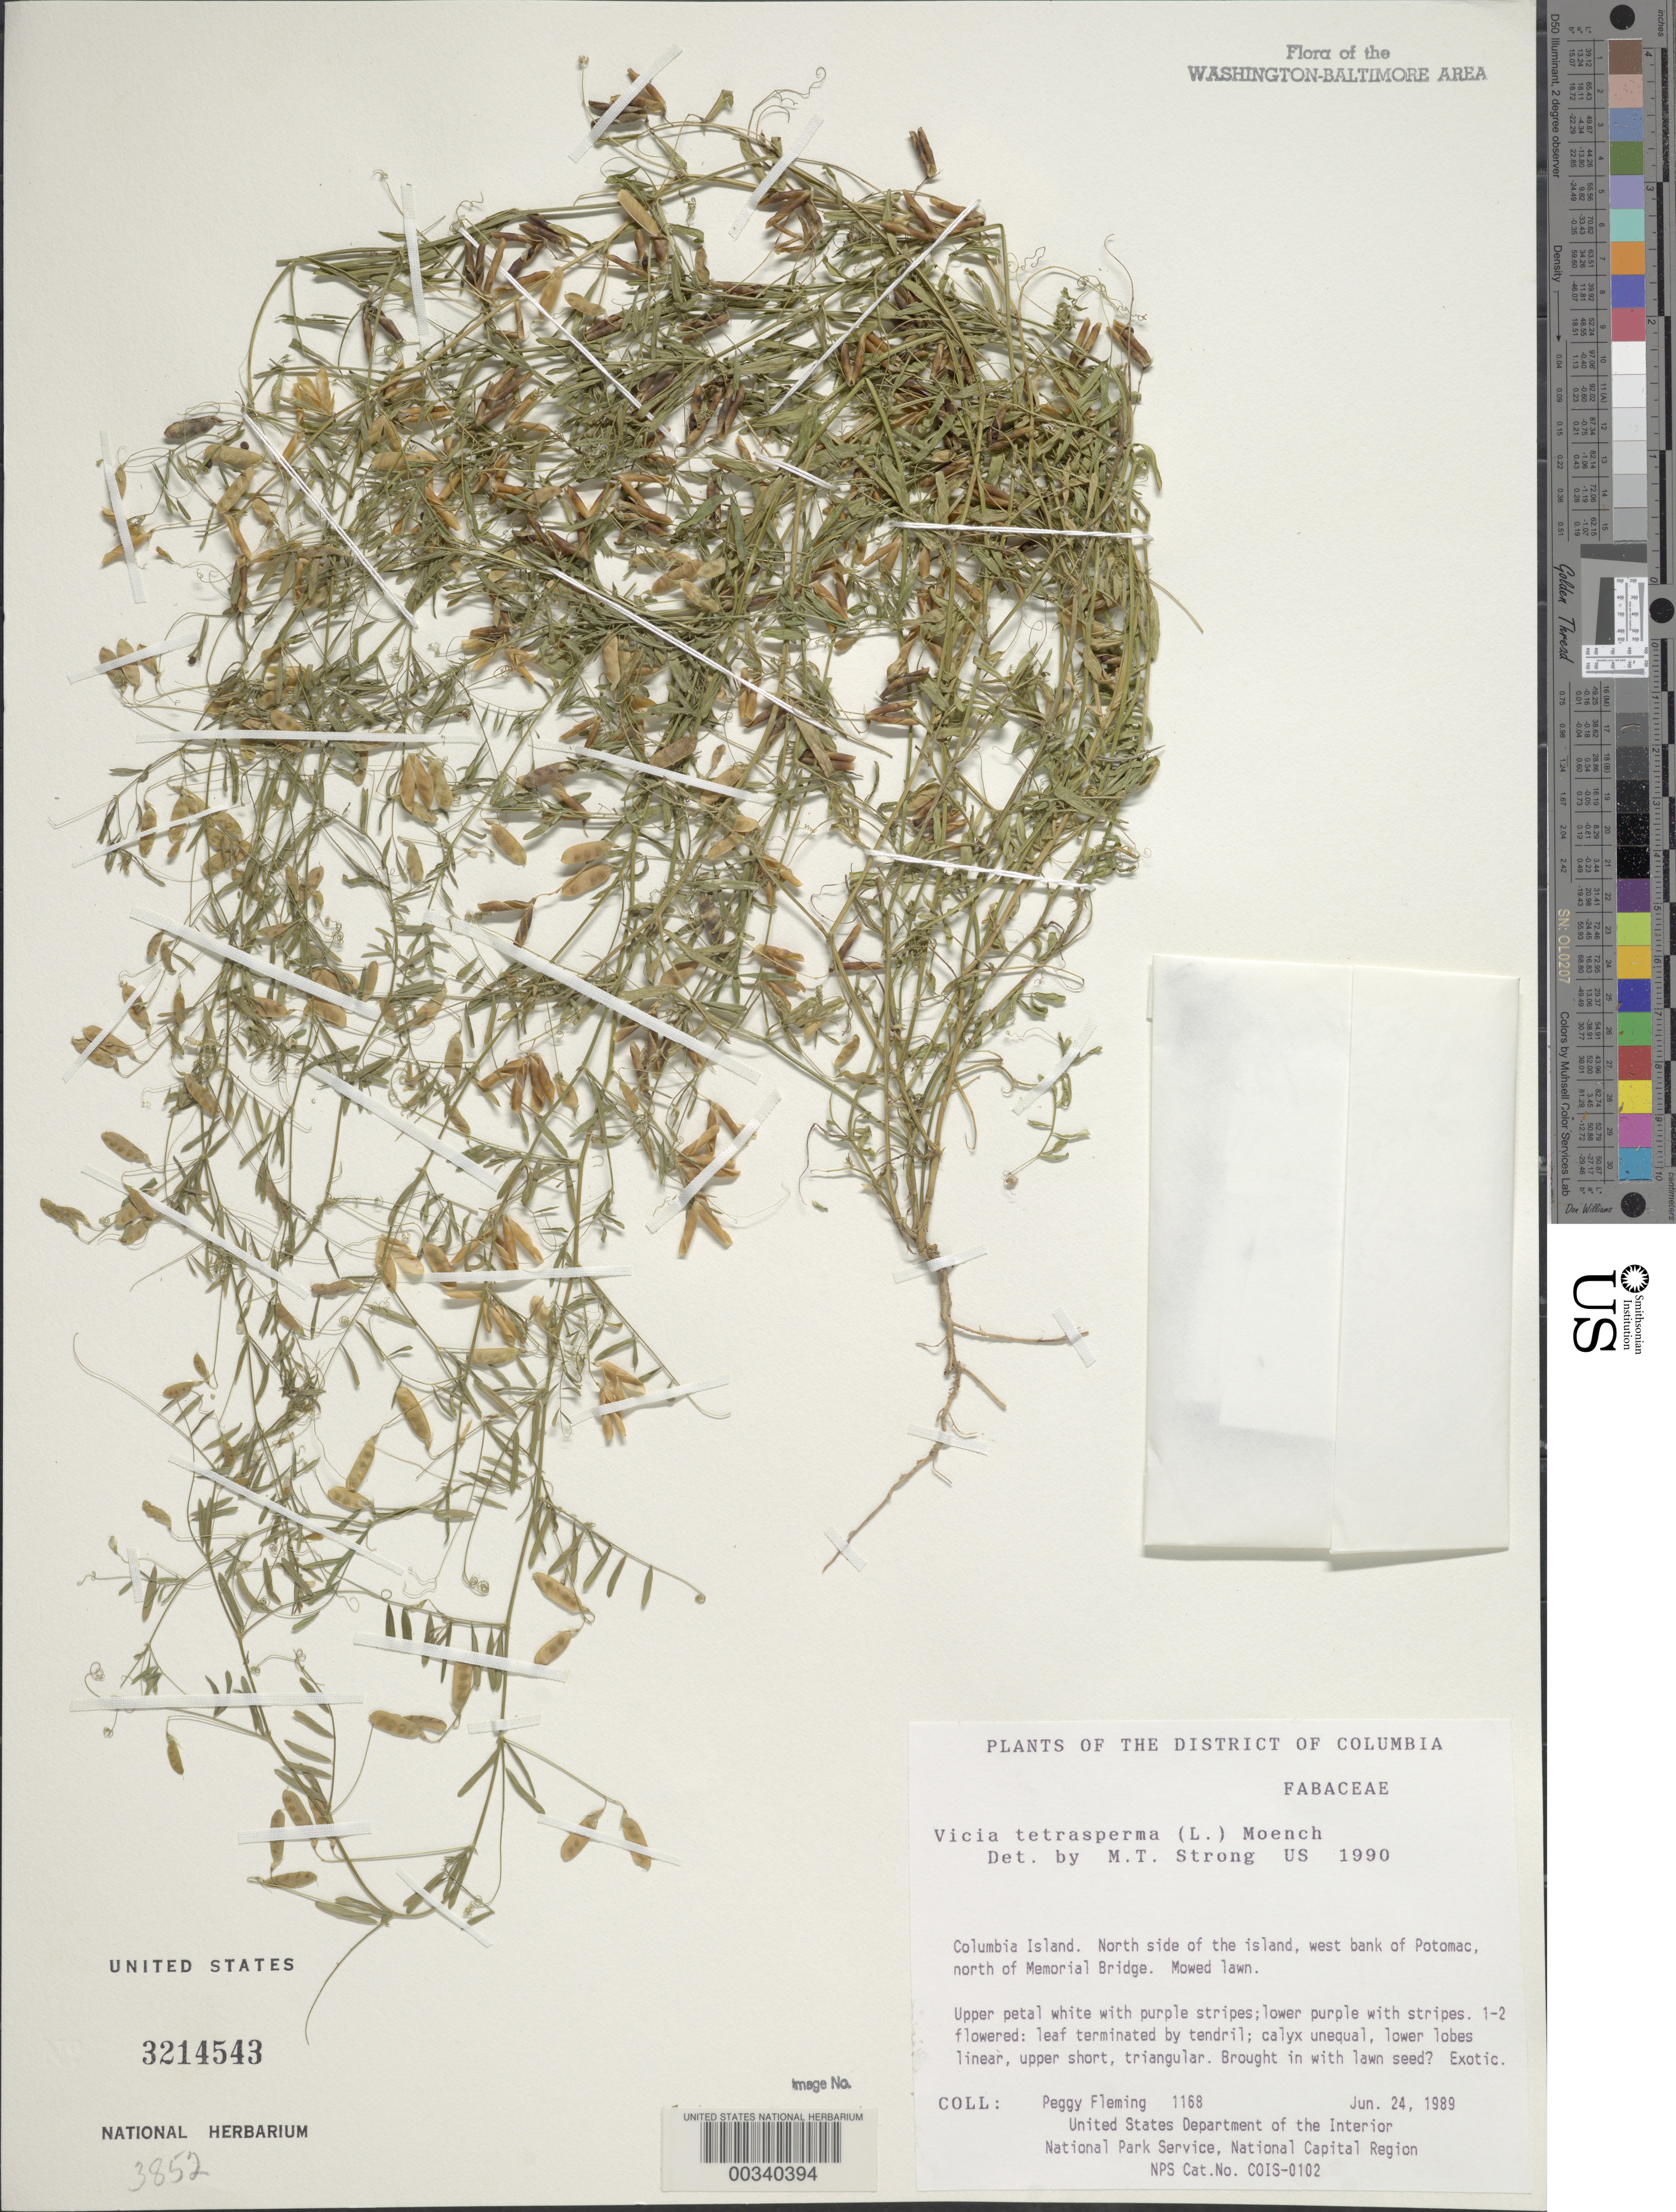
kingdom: Plantae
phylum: Tracheophyta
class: Magnoliopsida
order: Fabales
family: Fabaceae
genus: Vicia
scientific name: Vicia tetrasperma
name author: (L.) Schreb.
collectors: P. Fleming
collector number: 1168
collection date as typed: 24 Jun 1989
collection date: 1989-06-24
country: United States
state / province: District of Columbia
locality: Columbia Island, N side of Island, W bank of Potomac, N of Memorial Bridge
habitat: Mowed lawn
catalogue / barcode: US 3214543